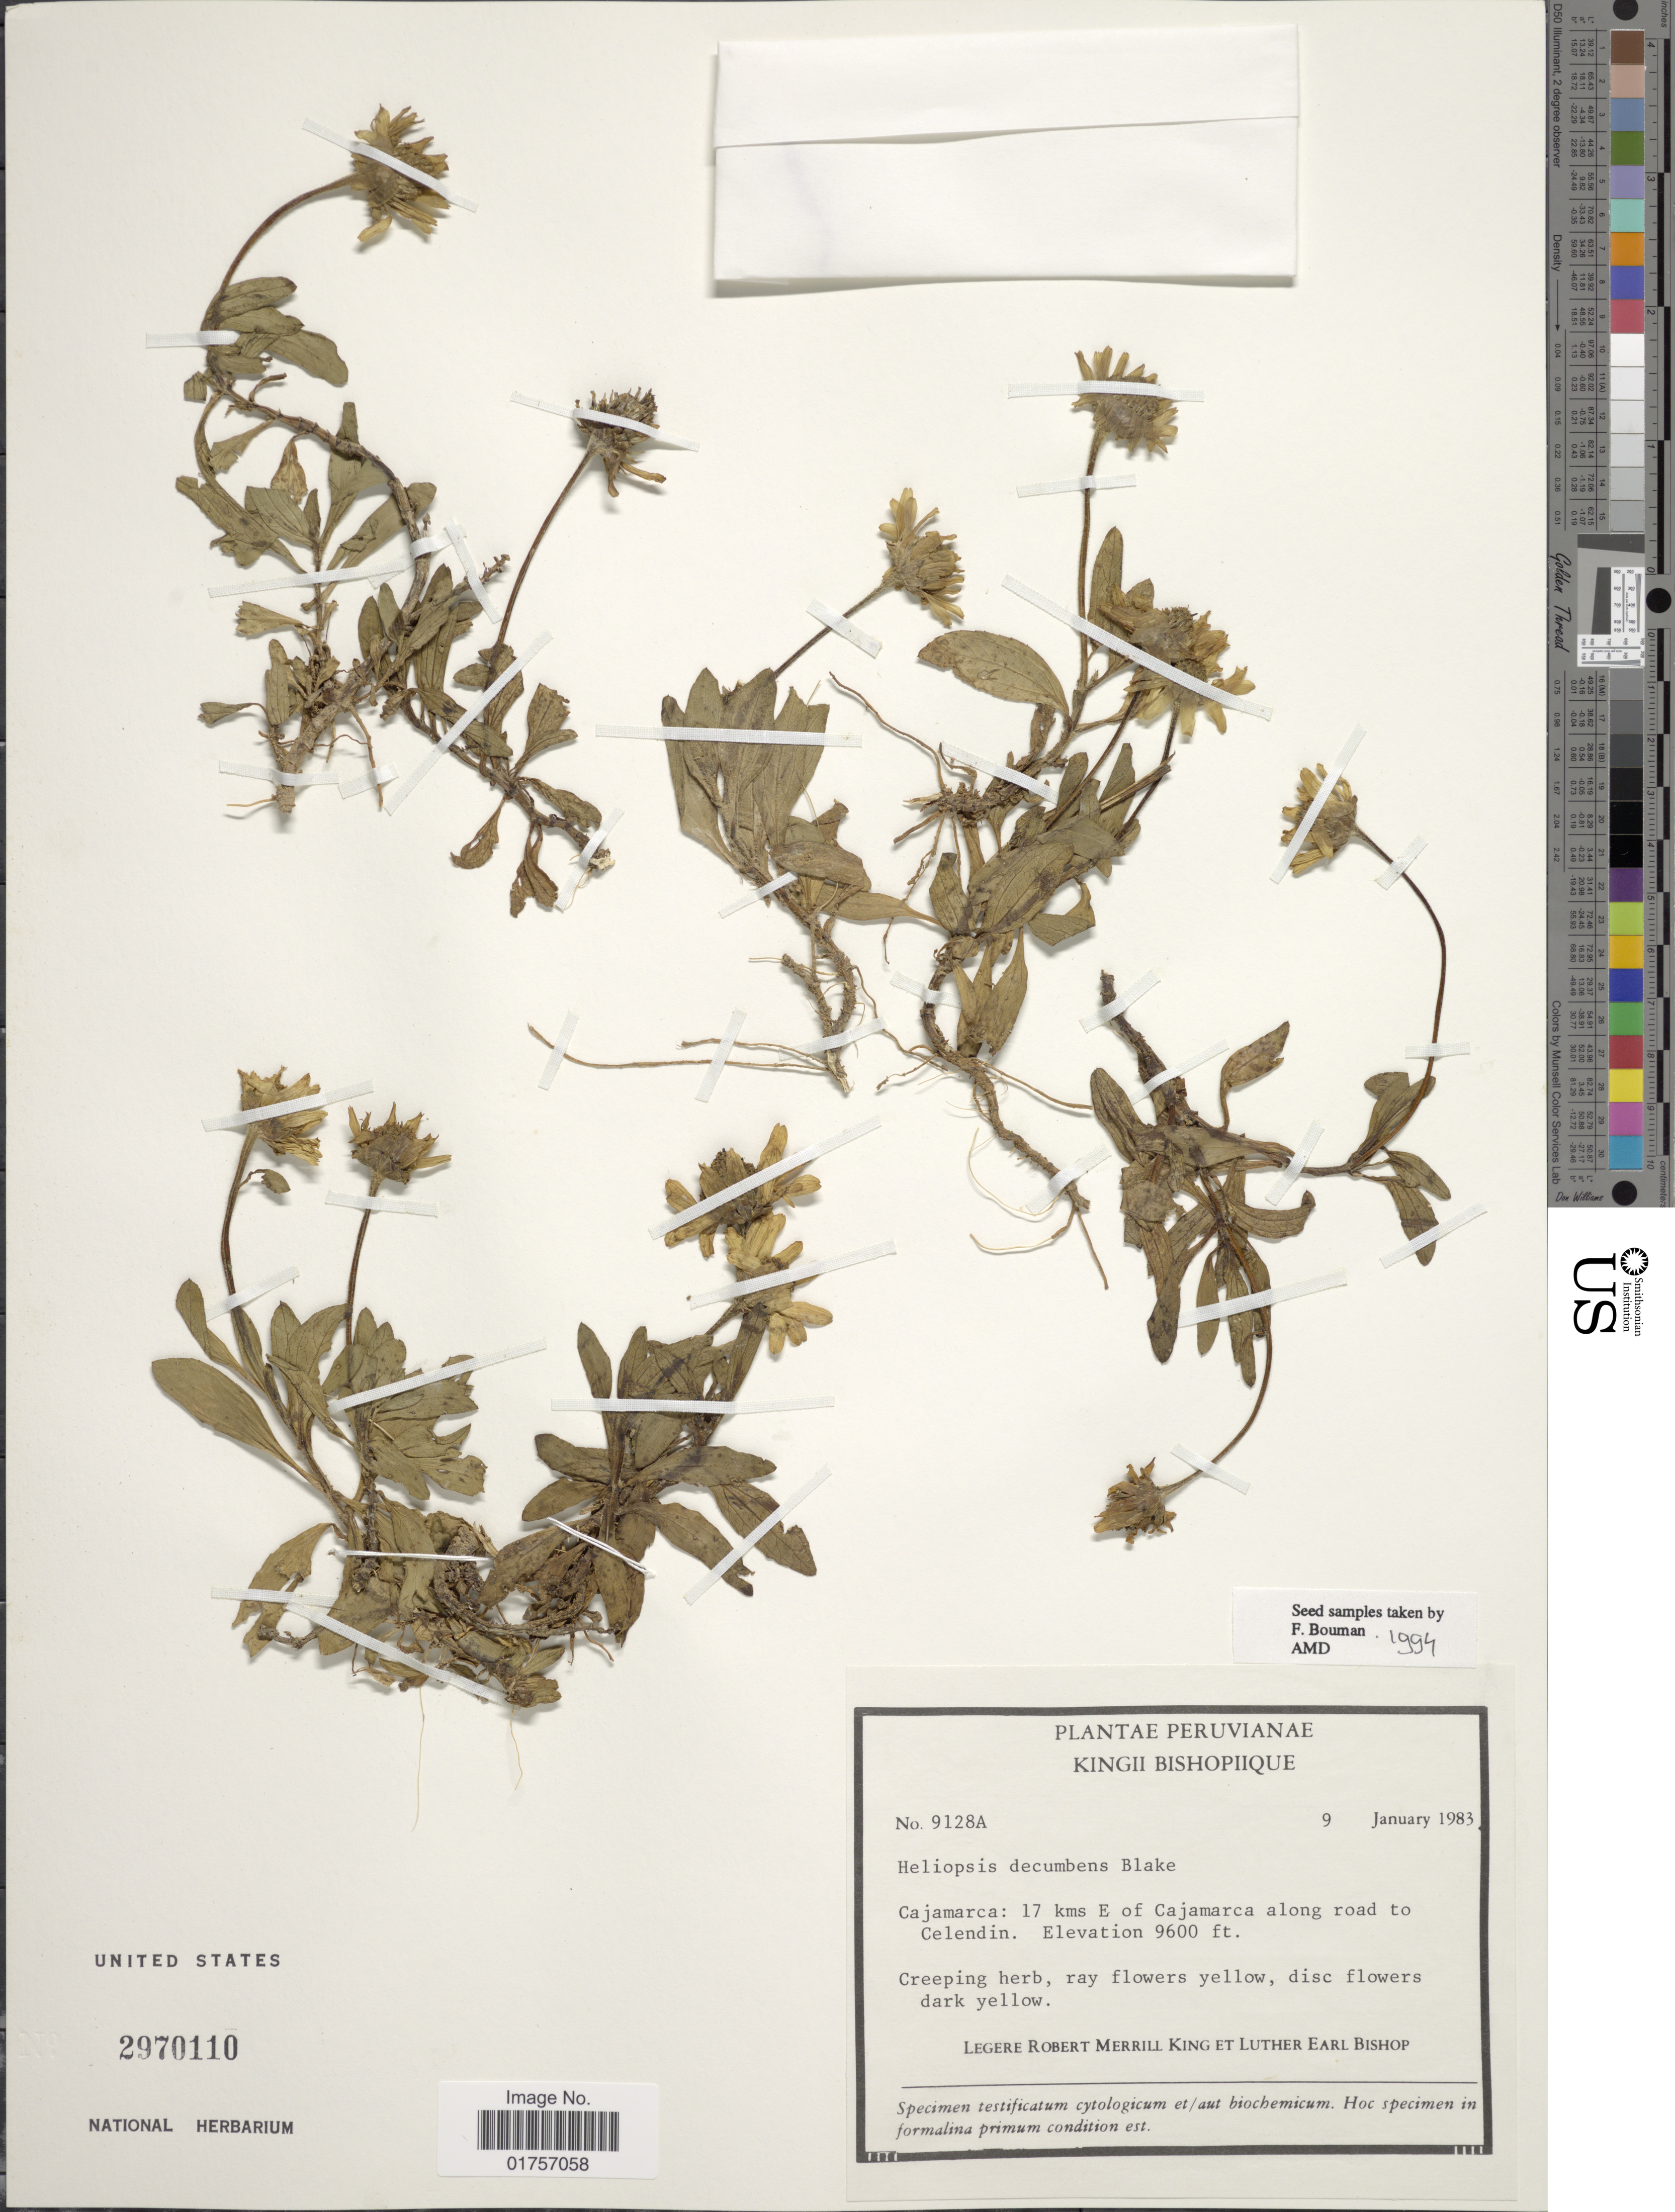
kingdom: Plantae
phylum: Tracheophyta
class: Magnoliopsida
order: Asterales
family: Asteraceae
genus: Heliopsis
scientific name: Heliopsis decumbens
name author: S.F. Blake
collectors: R. M. King & L. E. Bishop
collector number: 9128A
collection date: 1983-01-09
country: Peru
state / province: Cajamarca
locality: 17 kms E of Cajamarca along road to Celendin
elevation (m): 2926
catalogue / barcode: US 2970110